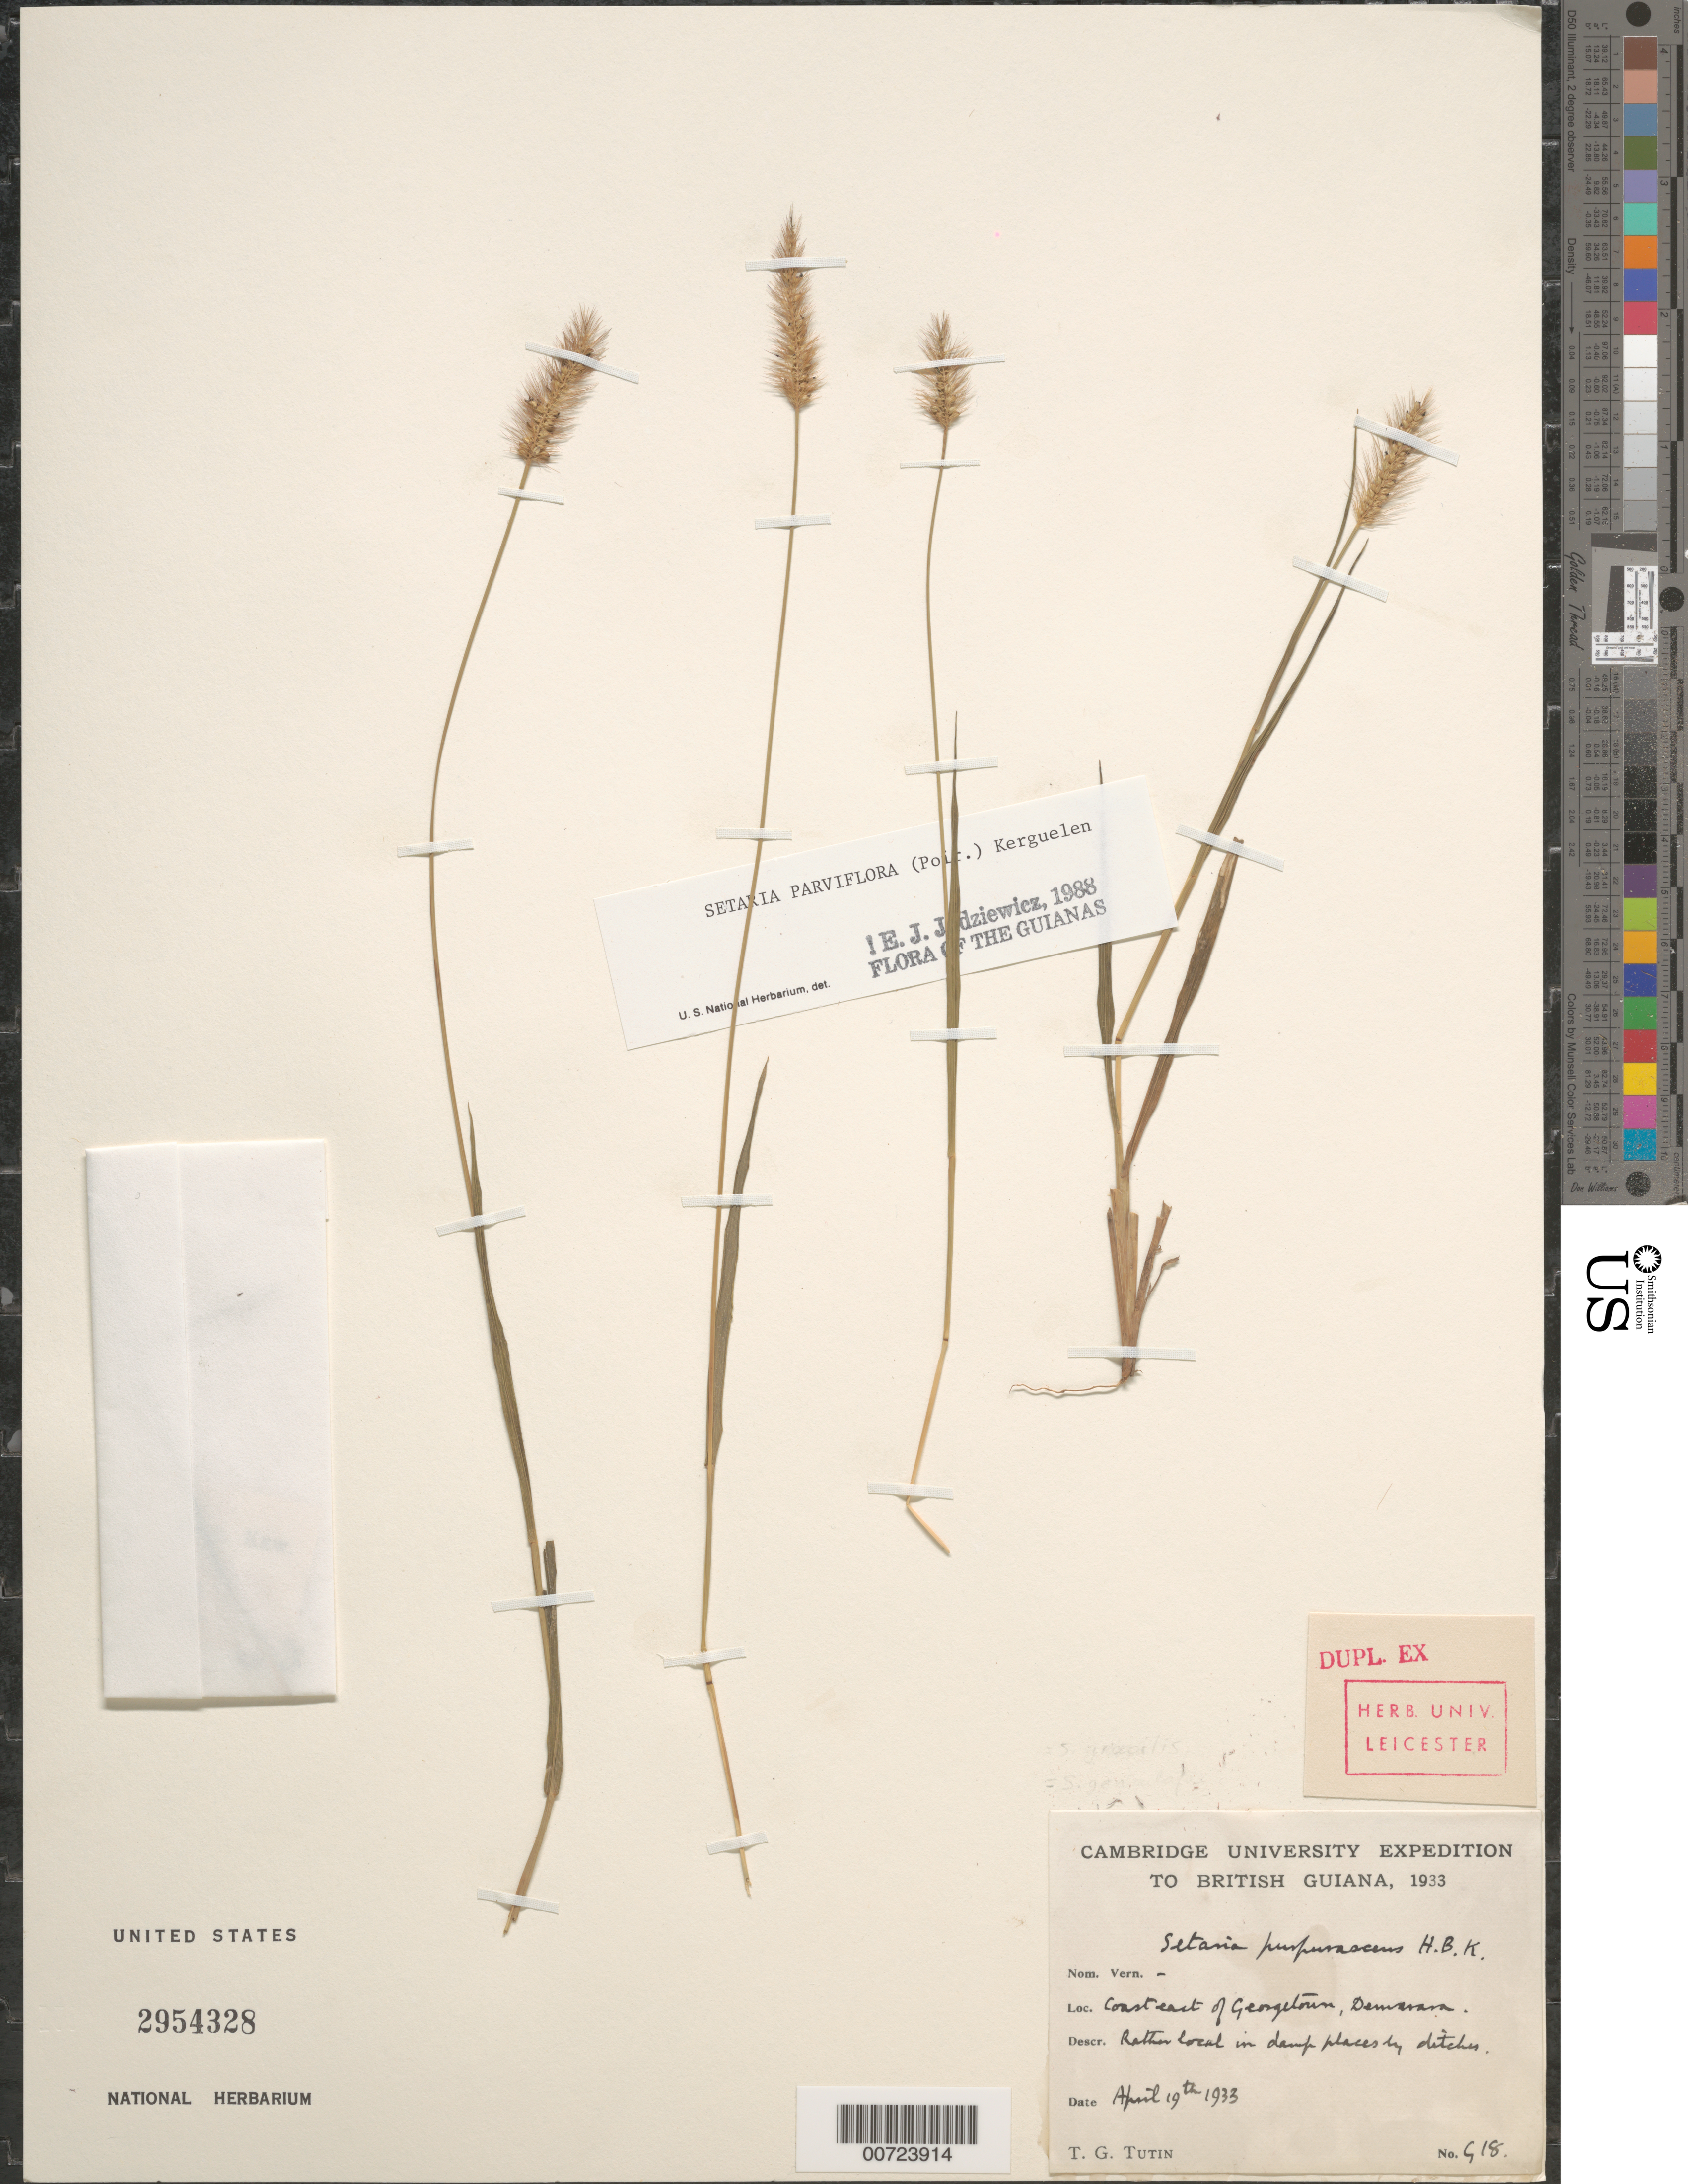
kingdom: Plantae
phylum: Tracheophyta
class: Liliopsida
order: Poales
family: Poaceae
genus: Setaria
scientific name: Setaria parviflora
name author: (Poir.) Kerguélen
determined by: Judziewicz, E. J.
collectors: T. G. Tutin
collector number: G 18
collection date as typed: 19-Apr-33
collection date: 1933-04-19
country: Guyana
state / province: Demerara-Mahaica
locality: Demerara, coast E of Georgetown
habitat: Damp places by ditches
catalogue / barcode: US 2954328